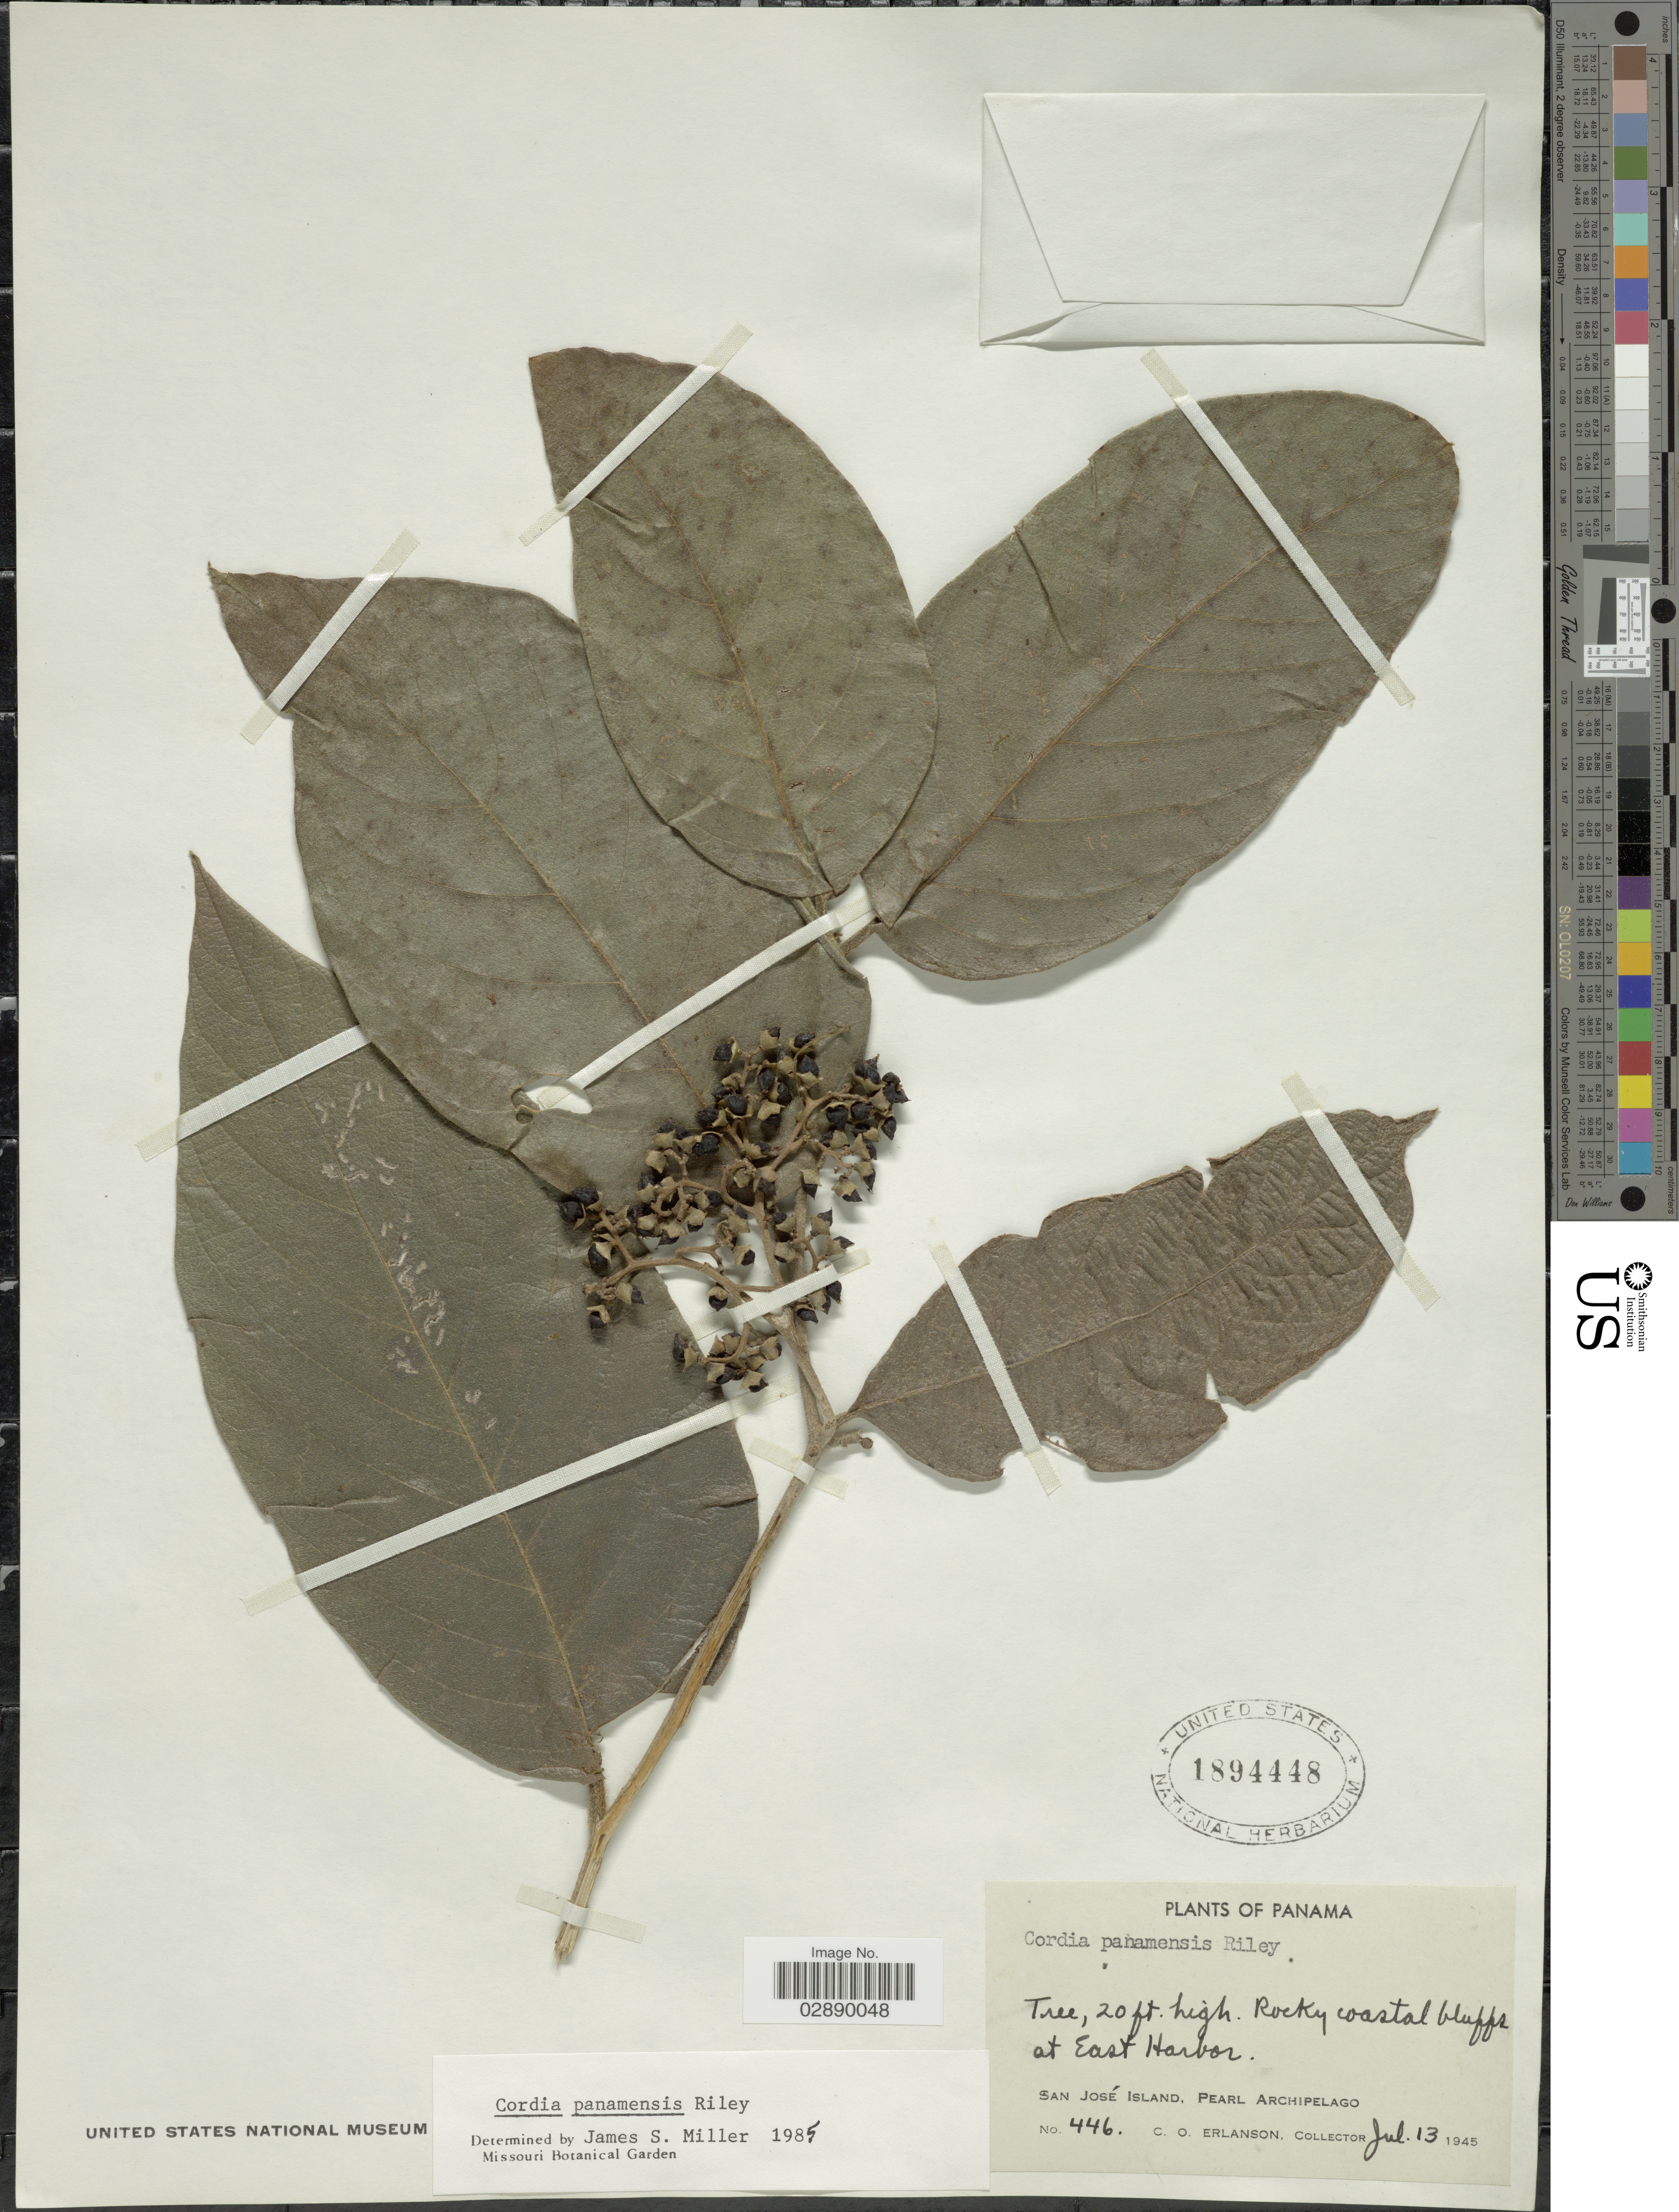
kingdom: Plantae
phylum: Tracheophyta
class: Magnoliopsida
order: Boraginales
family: Cordiaceae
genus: Cordia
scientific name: Cordia panamensis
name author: L. Riley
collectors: C. O. Erlanson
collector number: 446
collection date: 1945-07-13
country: Panama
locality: Rocky coastal bluffs at East Harbor. San José Island, Pearl Archipelago.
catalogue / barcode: US 1894448